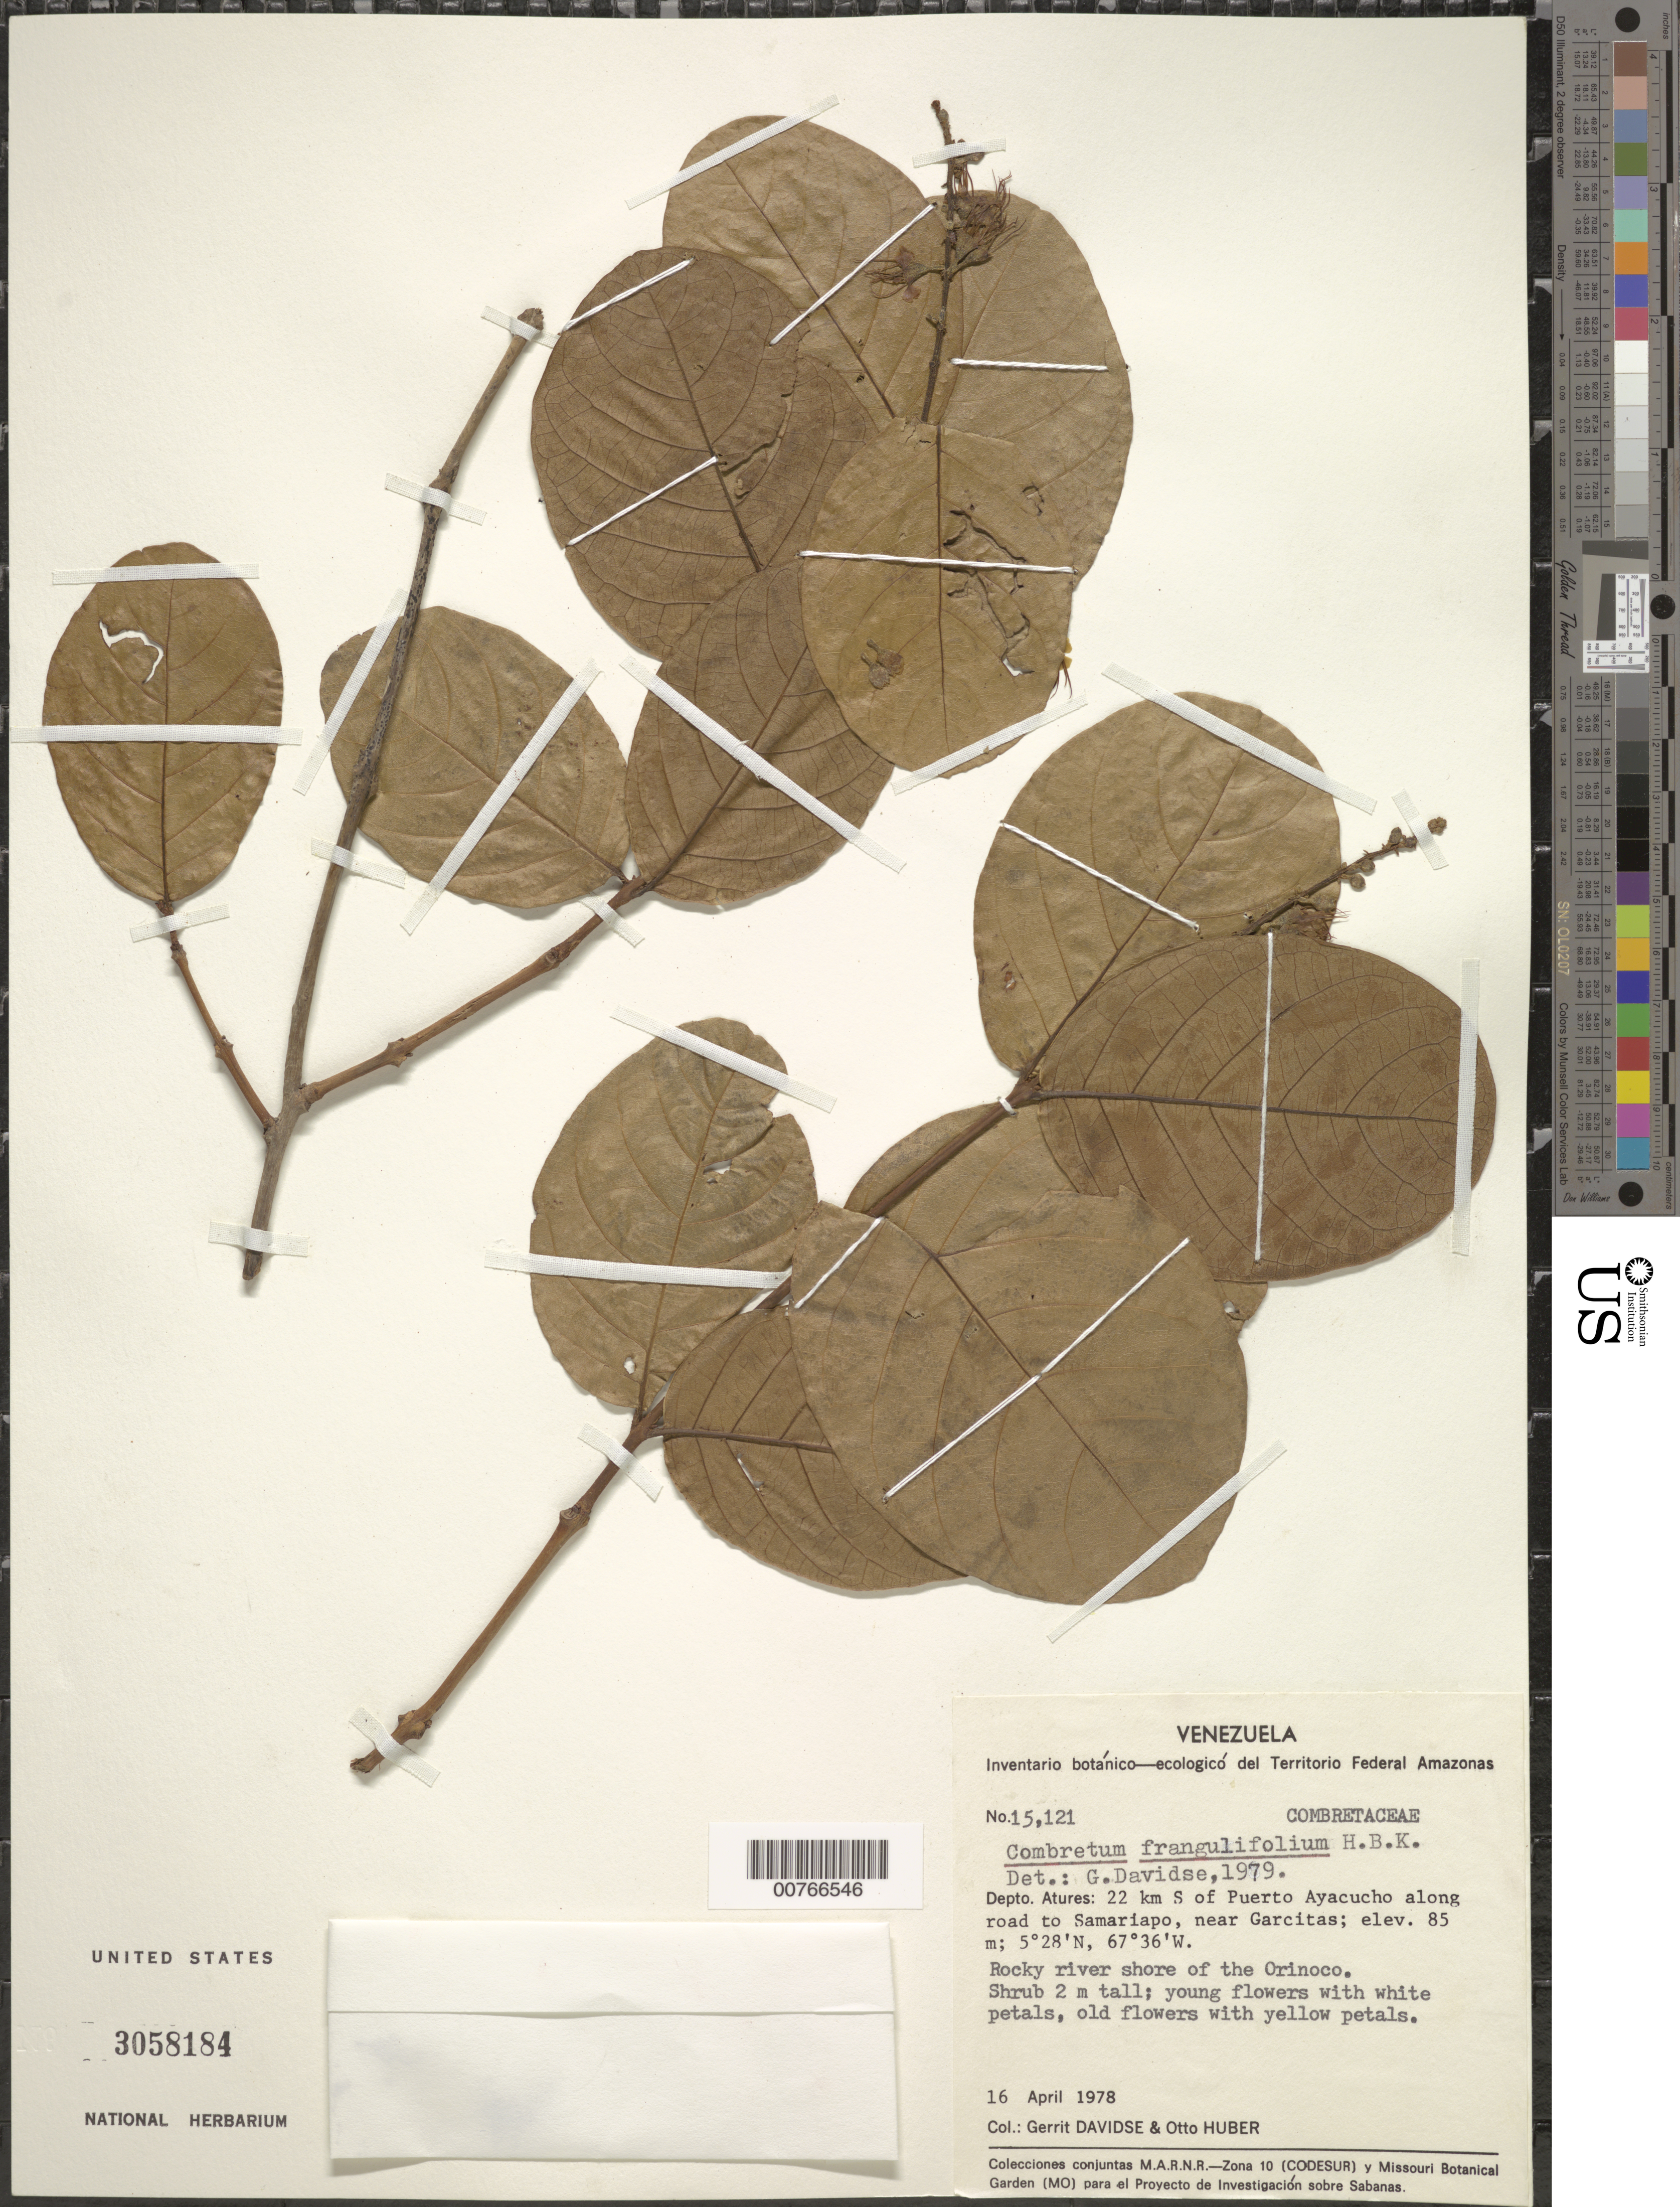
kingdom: Plantae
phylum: Tracheophyta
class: Magnoliopsida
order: Myrtales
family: Combretaceae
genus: Combretum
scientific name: Combretum frangulifolium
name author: Kunth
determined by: Davidse, Gerrit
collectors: G. Davidse & O. Huber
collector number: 15121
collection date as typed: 16-Apr-78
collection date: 1978-04-16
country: Venezuela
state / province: Amazonas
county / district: Atures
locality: Puerto Ayacucho, 22 km S of along road to Samariapo, near Garcitas, Río Orinoco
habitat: Rocky river shore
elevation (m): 85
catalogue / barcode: US 3058184